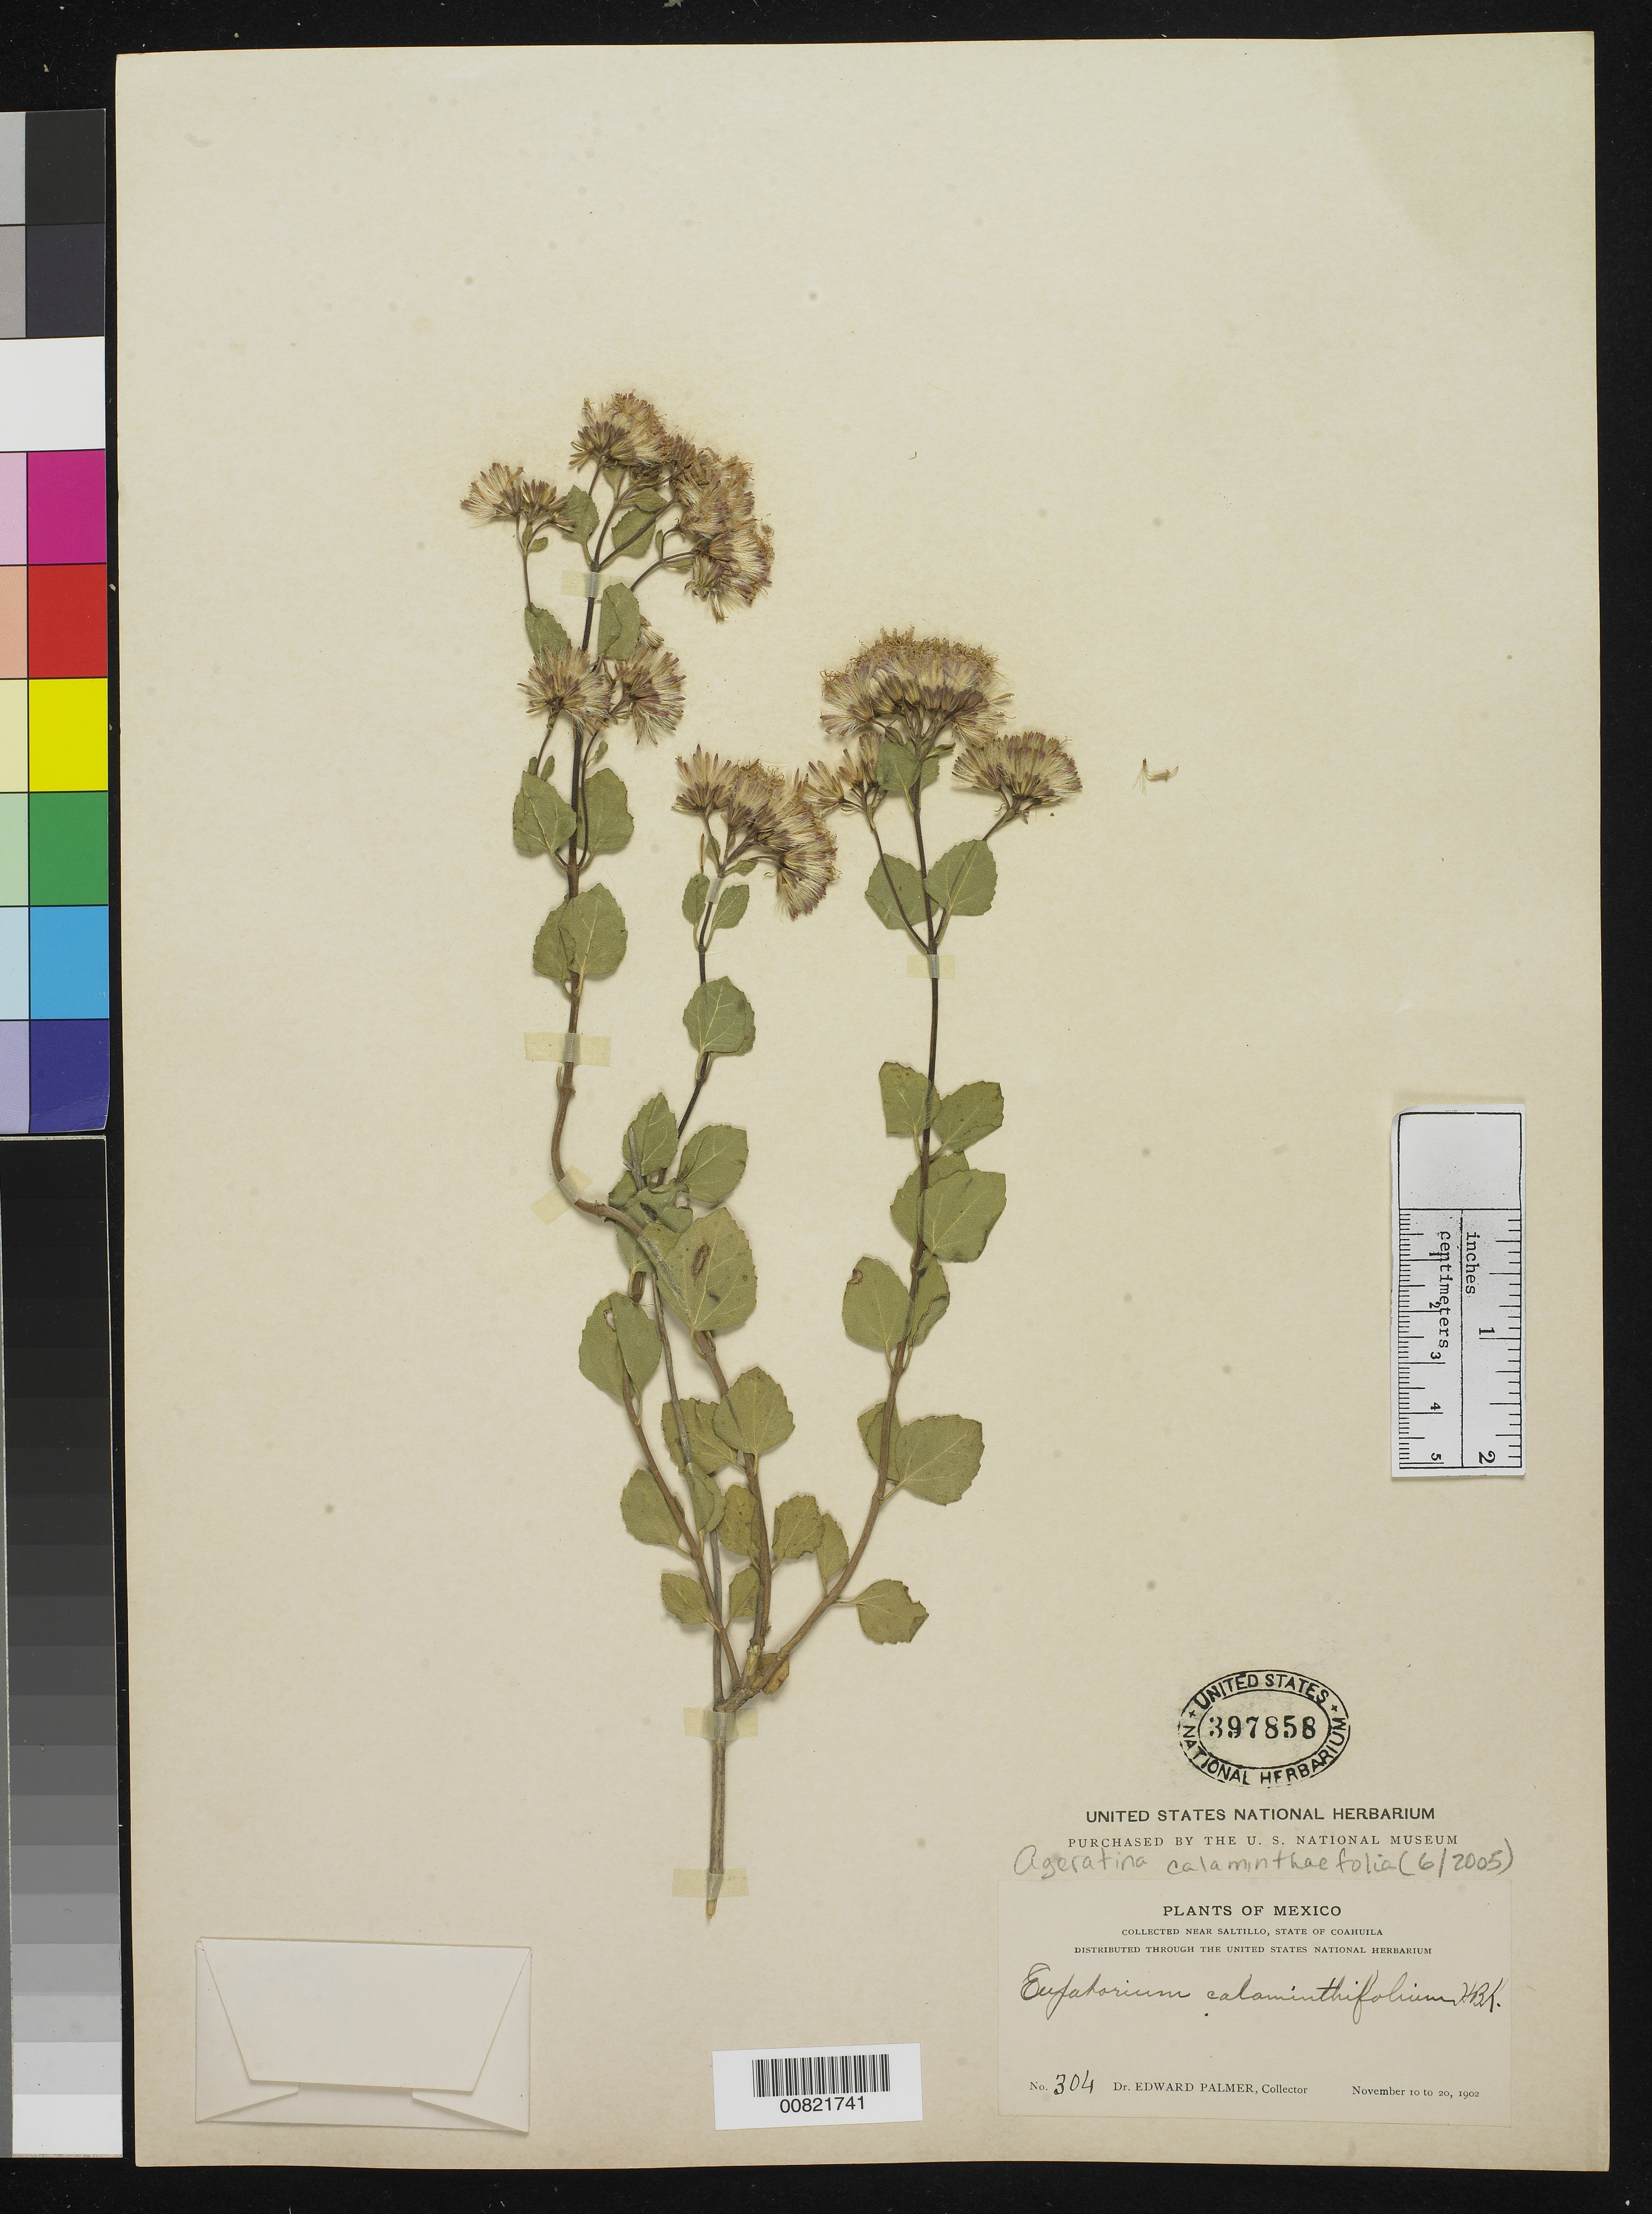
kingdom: Plantae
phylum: Tracheophyta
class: Magnoliopsida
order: Asterales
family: Asteraceae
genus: Ageratina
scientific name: Ageratina calaminthaefolia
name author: (Kunth) R.M. King & H. Rob.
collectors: E. Palmer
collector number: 304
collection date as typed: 10 Nov 1902 to 20 Nov 1902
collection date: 1902-11-10/1902-11-20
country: Mexico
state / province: Coahuila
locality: Near Saltillo, Coahuila.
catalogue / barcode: US 397858